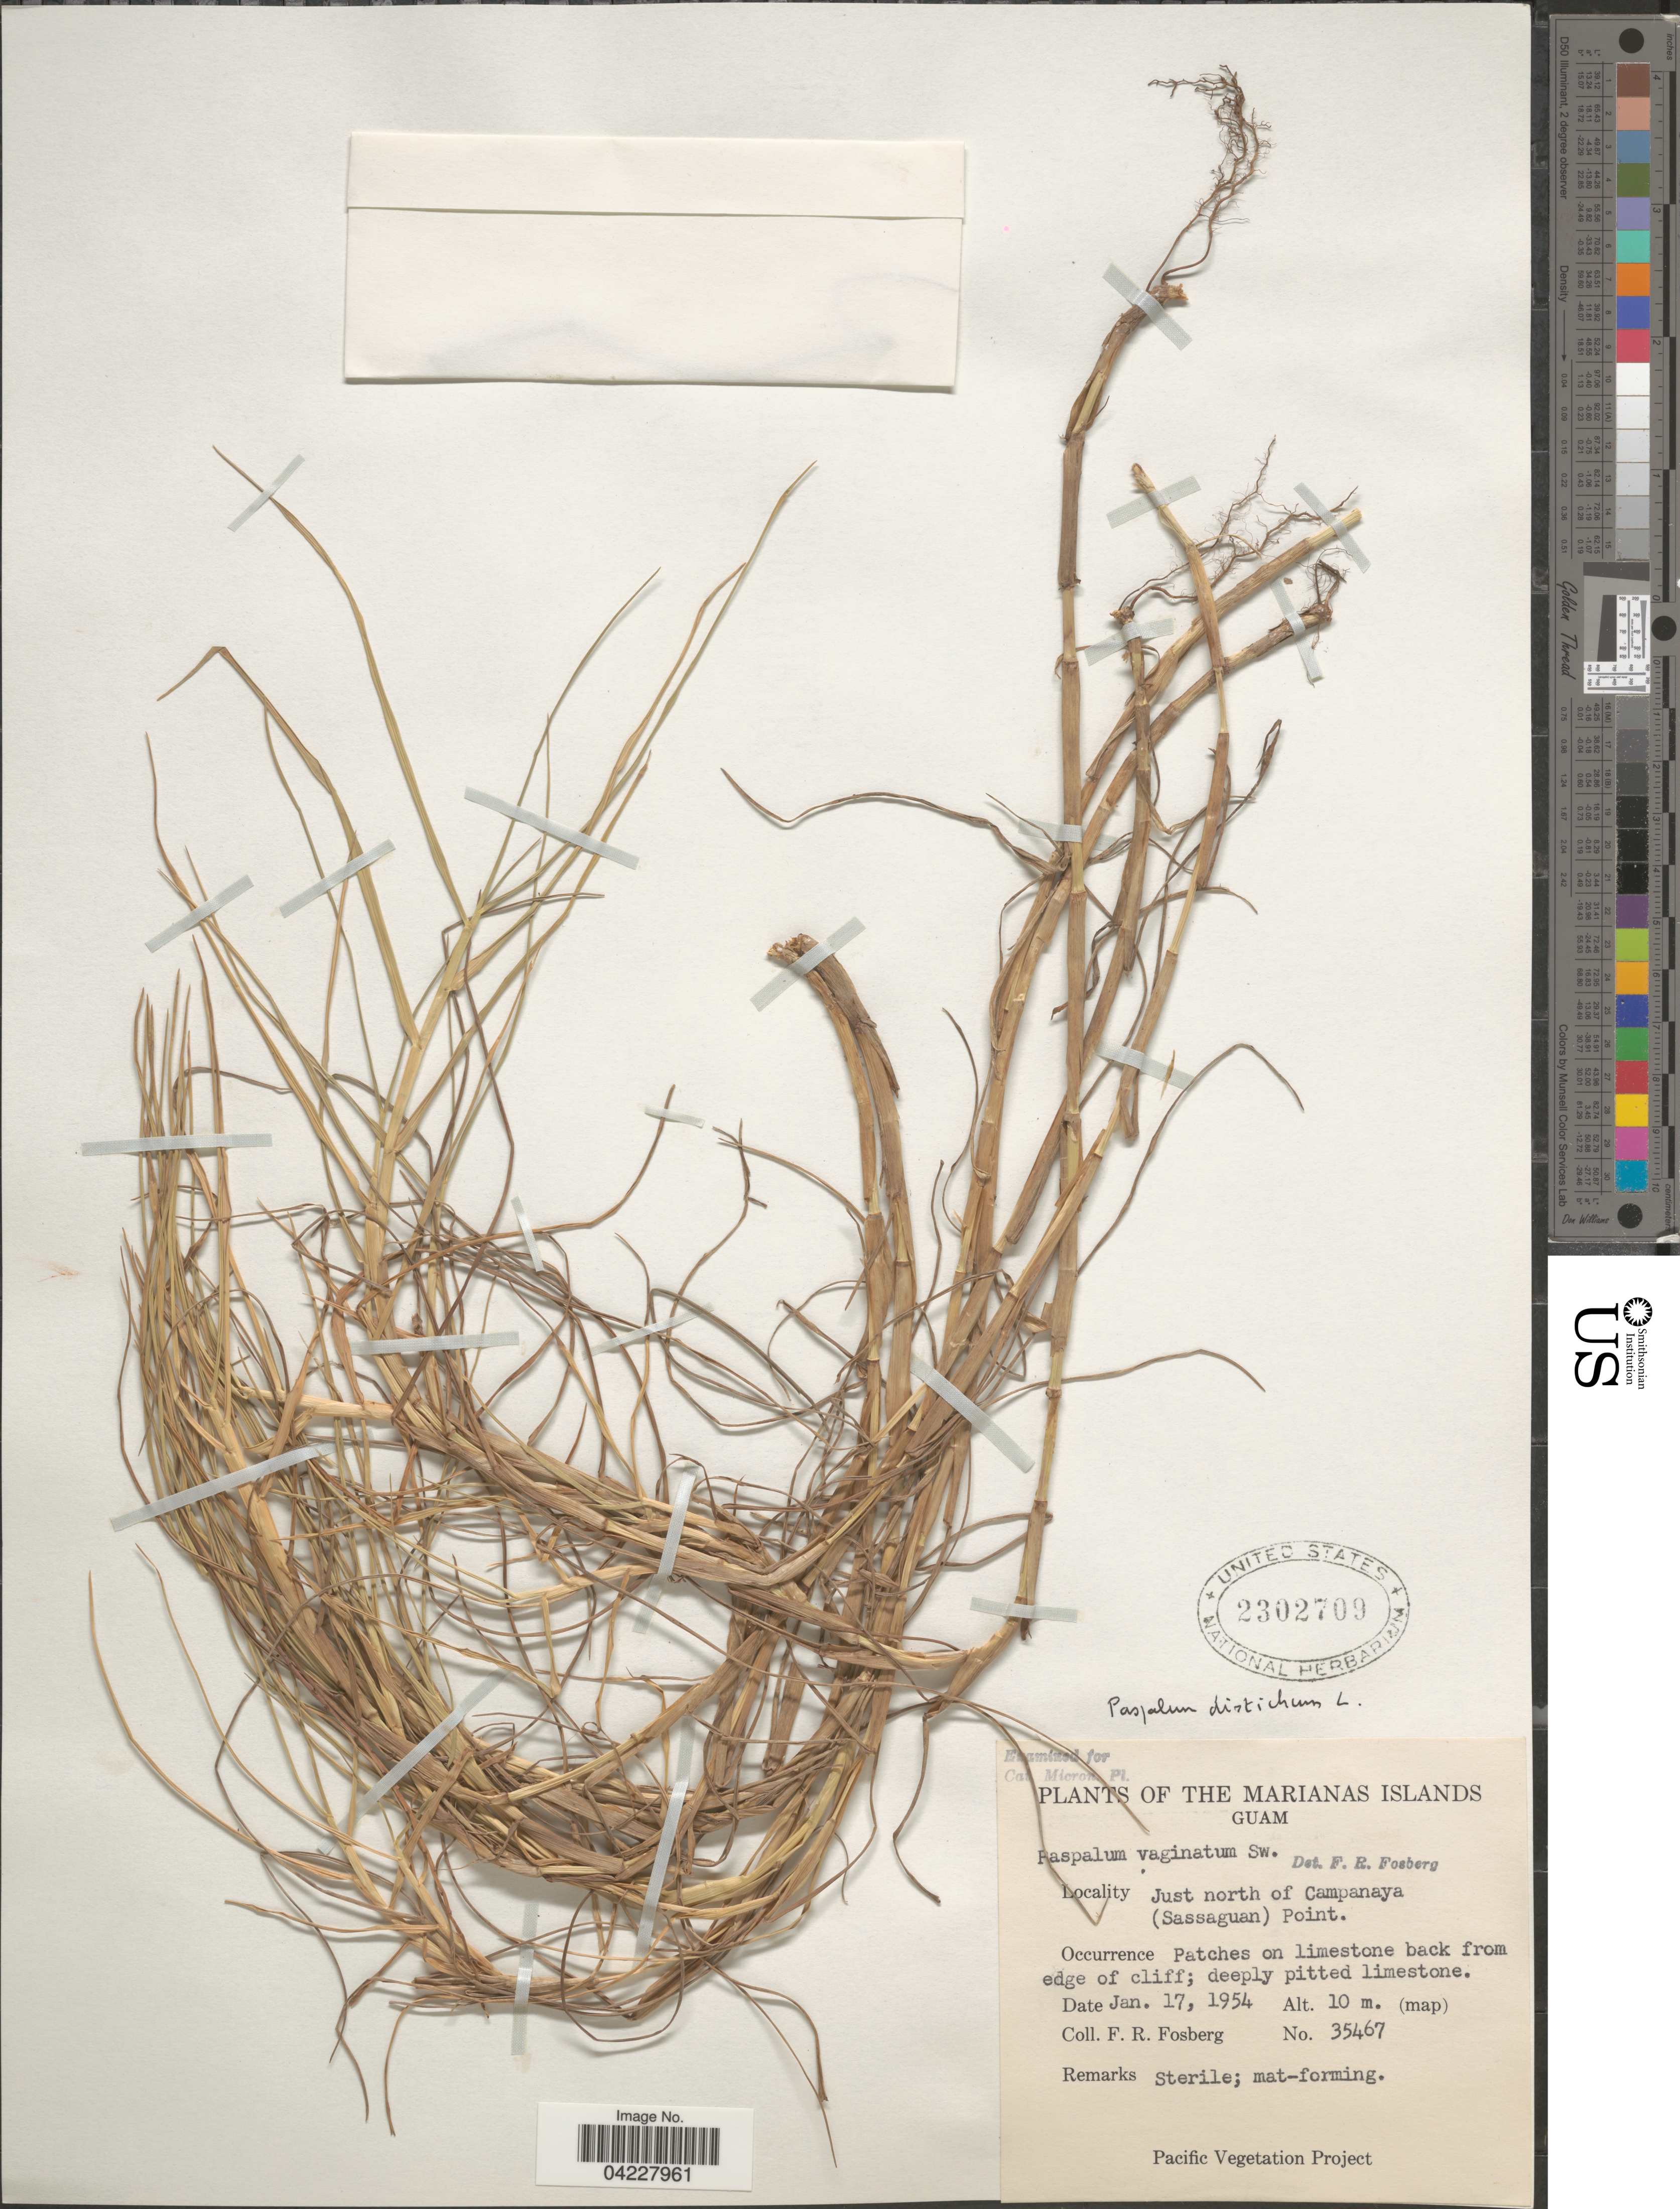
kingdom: Plantae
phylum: Tracheophyta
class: Liliopsida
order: Poales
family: Poaceae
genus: Paspalum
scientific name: Paspalum distichum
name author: L.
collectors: F. R. Fosberg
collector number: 35467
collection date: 1954-01-17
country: Guam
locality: The Marianas Islands. Just north of Campanaya (Sassaguan) Point.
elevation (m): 10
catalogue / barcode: US 2302709